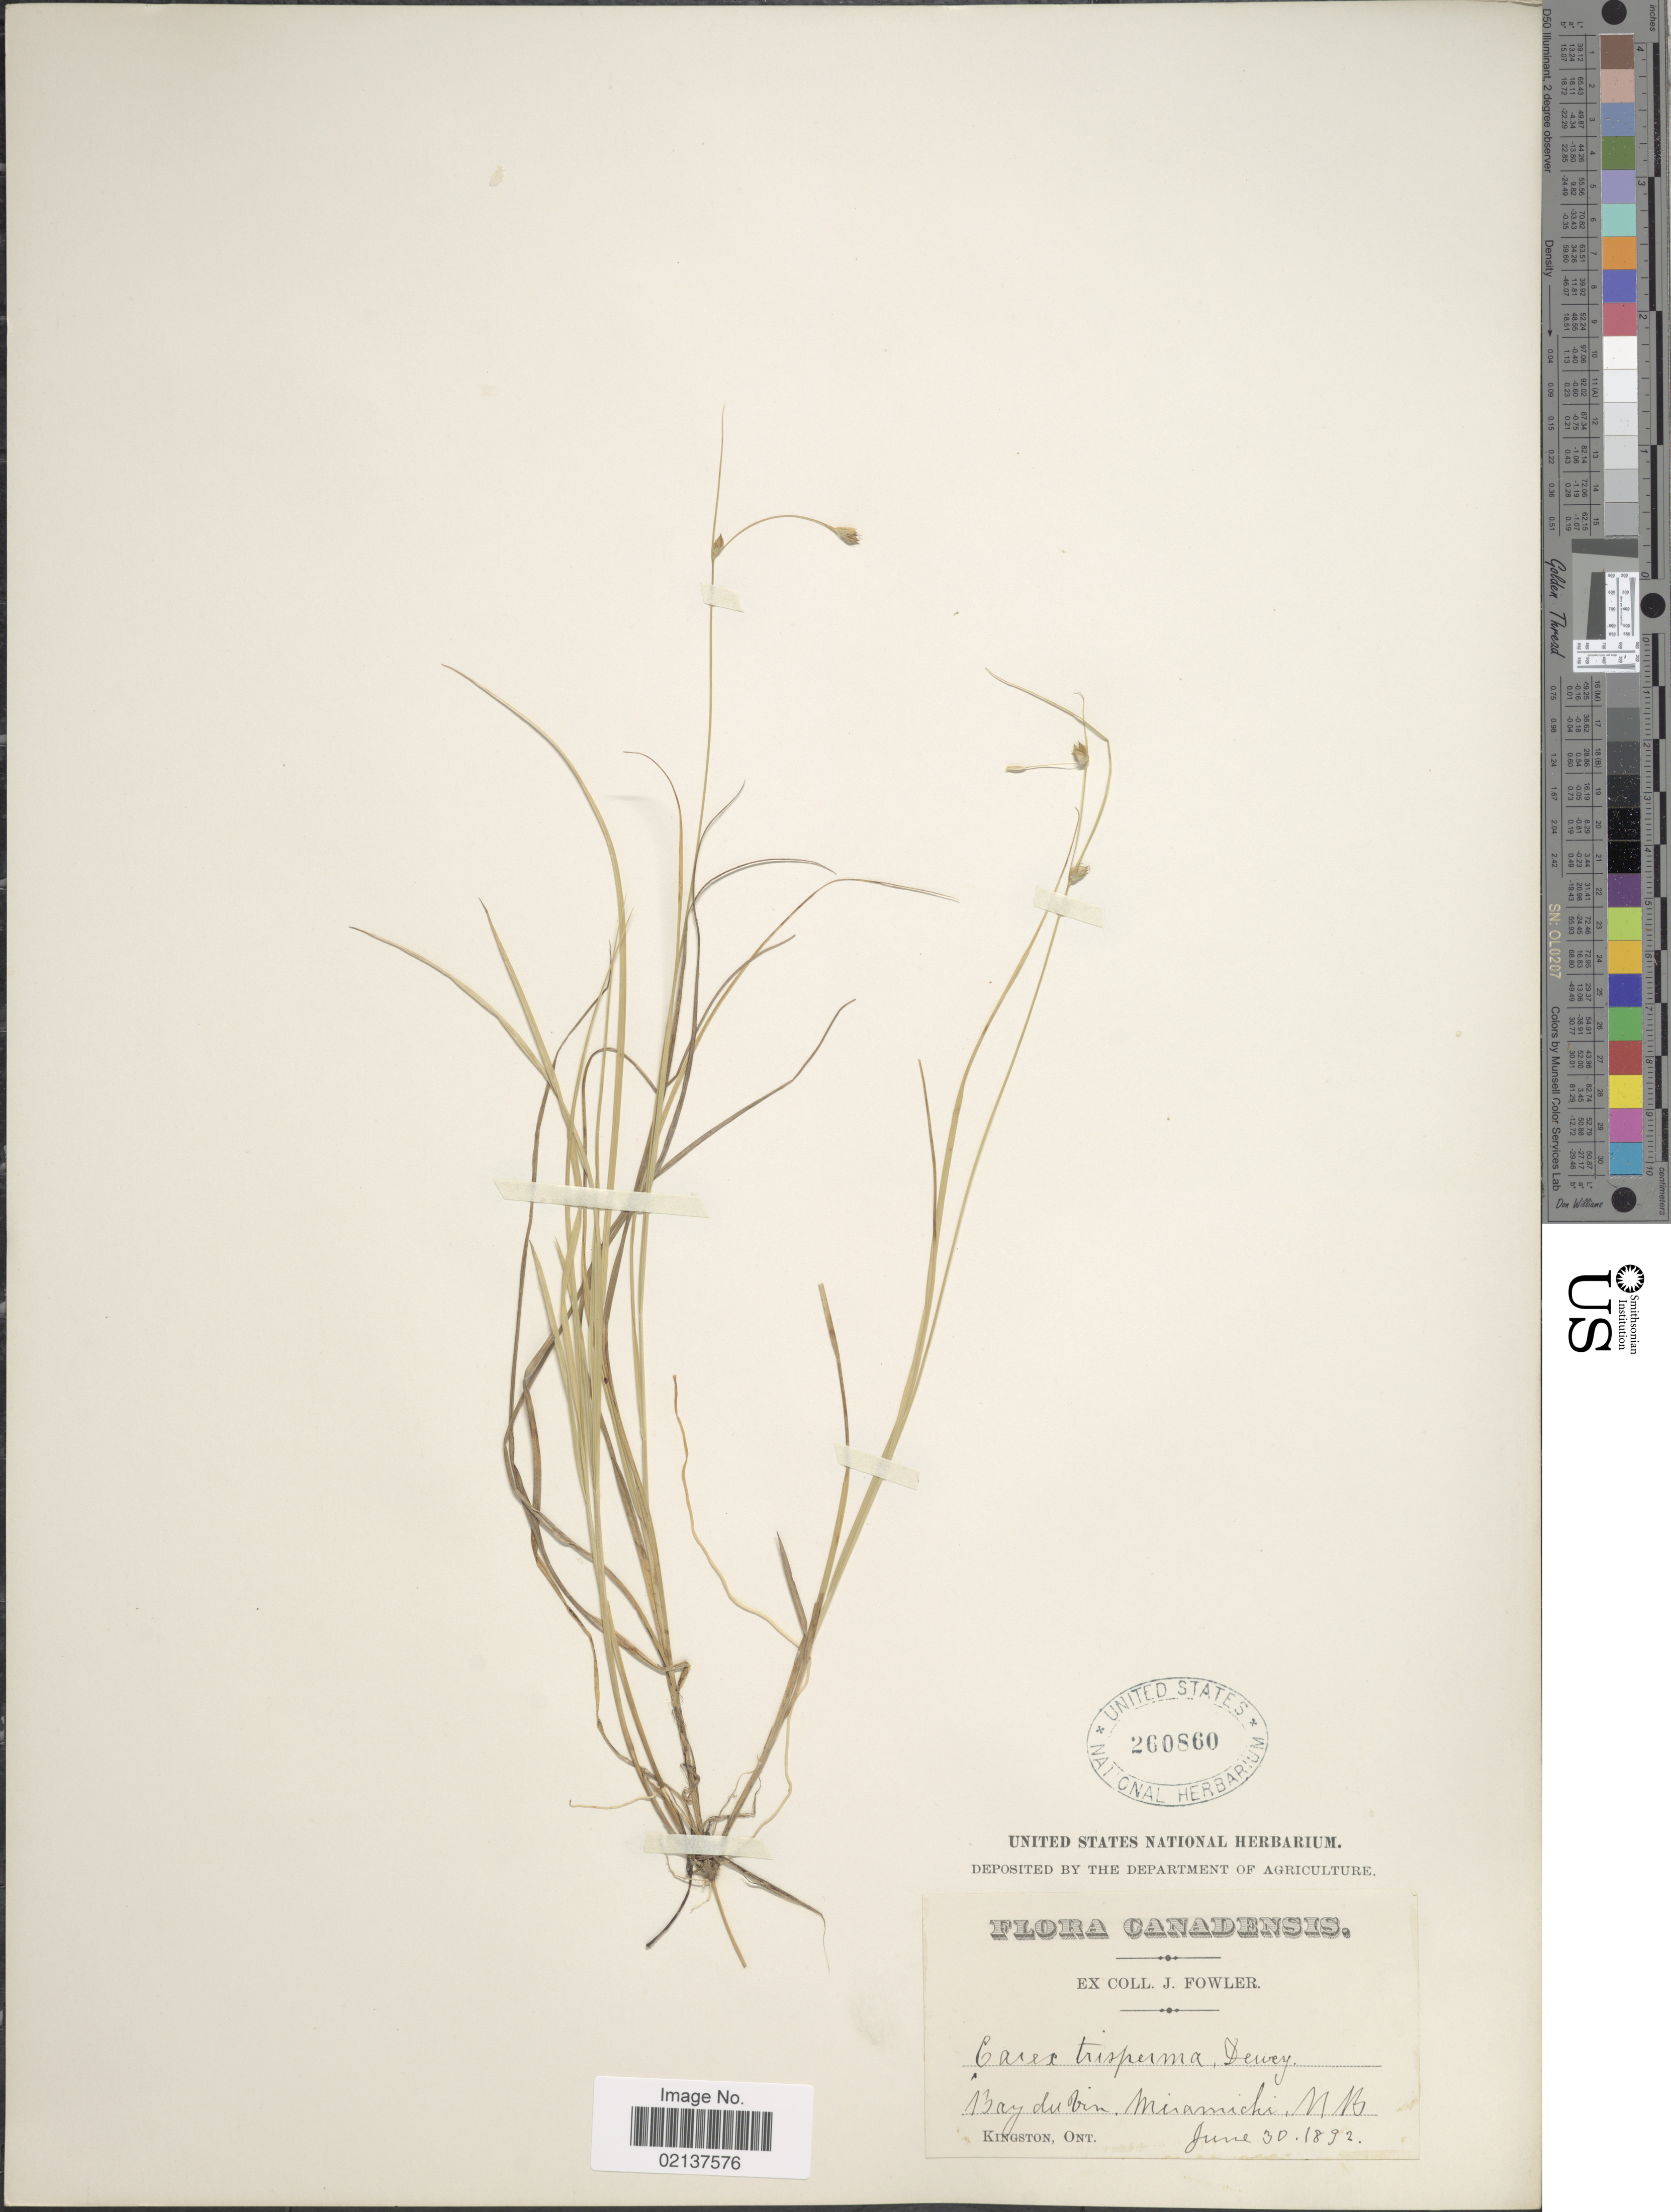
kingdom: Plantae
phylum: Tracheophyta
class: Liliopsida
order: Poales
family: Cyperaceae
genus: Carex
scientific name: Carex trisperma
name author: Dewey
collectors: J. P. Fowler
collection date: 1892-06-30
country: Canada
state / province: New Brunswick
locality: Bay du Vin, Miramichi, N.B.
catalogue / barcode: US 260860